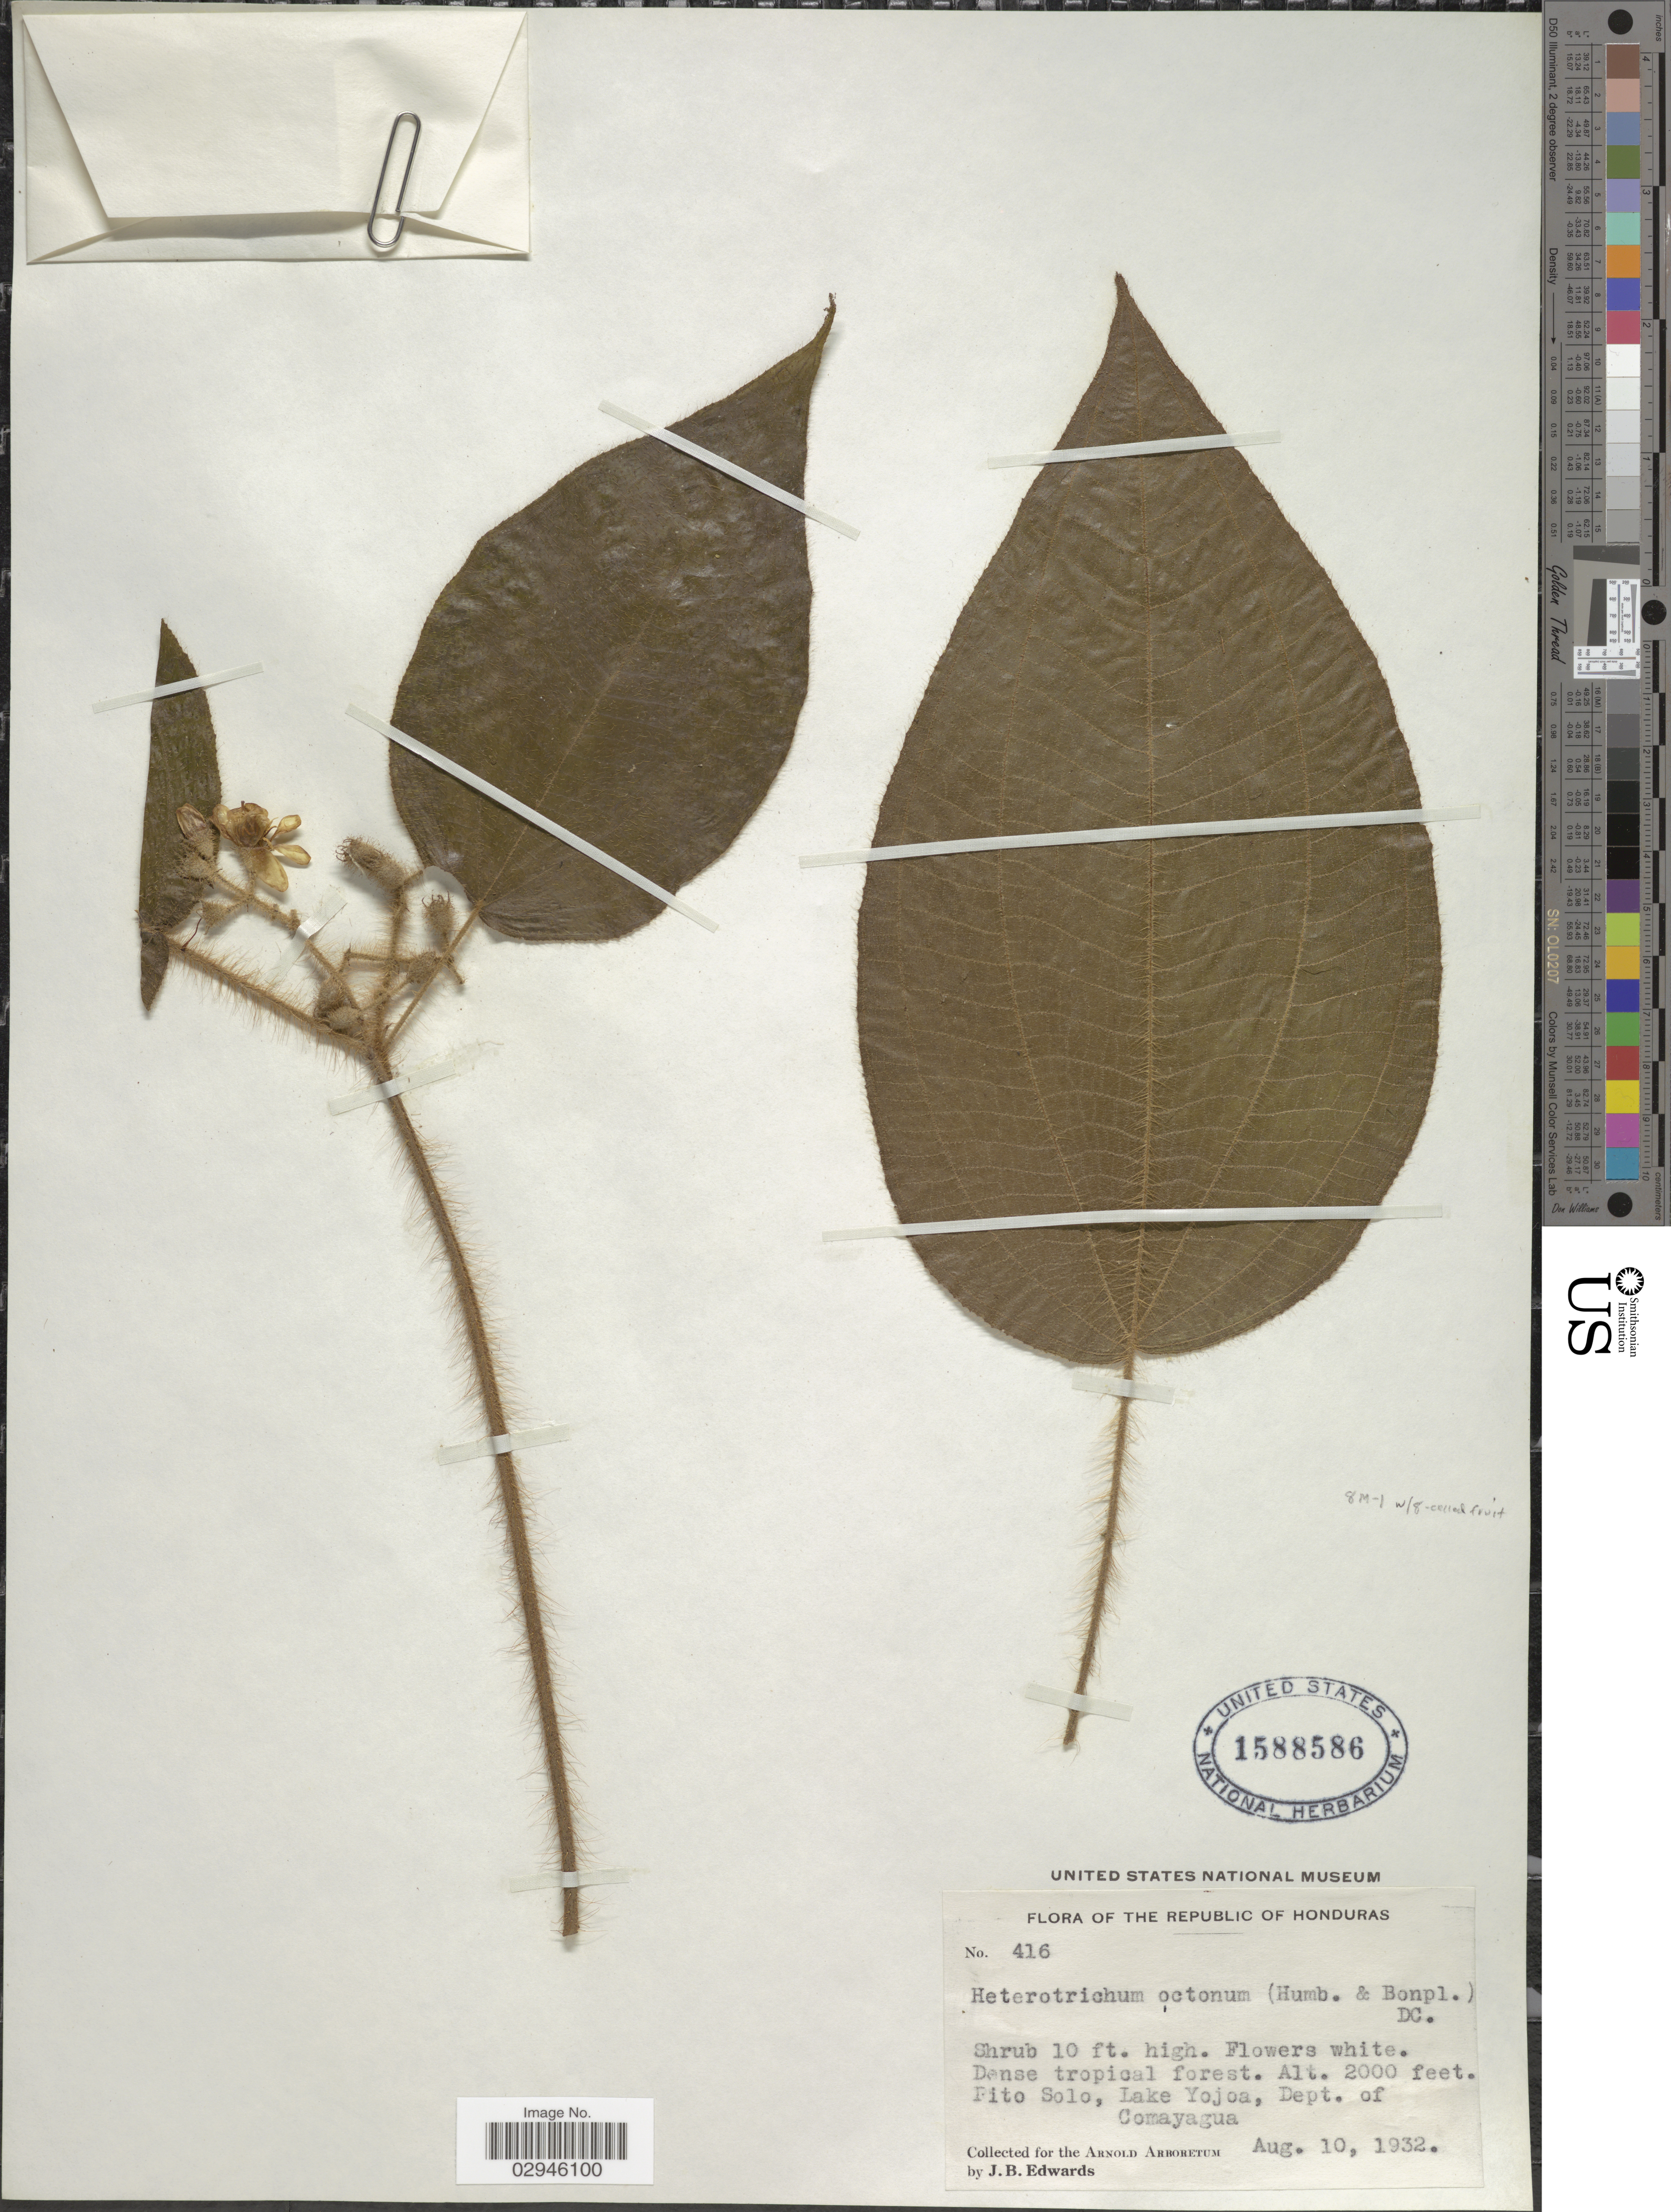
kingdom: Plantae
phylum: Tracheophyta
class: Magnoliopsida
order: Myrtales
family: Melastomataceae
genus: Heterotrichum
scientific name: Heterotrichum octonum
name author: (Bonpl.) DC.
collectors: J. B. Edwards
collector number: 416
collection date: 1932-08-10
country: Honduras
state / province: Comayagua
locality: Pito Solo, Lake Yojoa, Dept. of Comayagua.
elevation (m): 610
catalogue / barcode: US 1588586